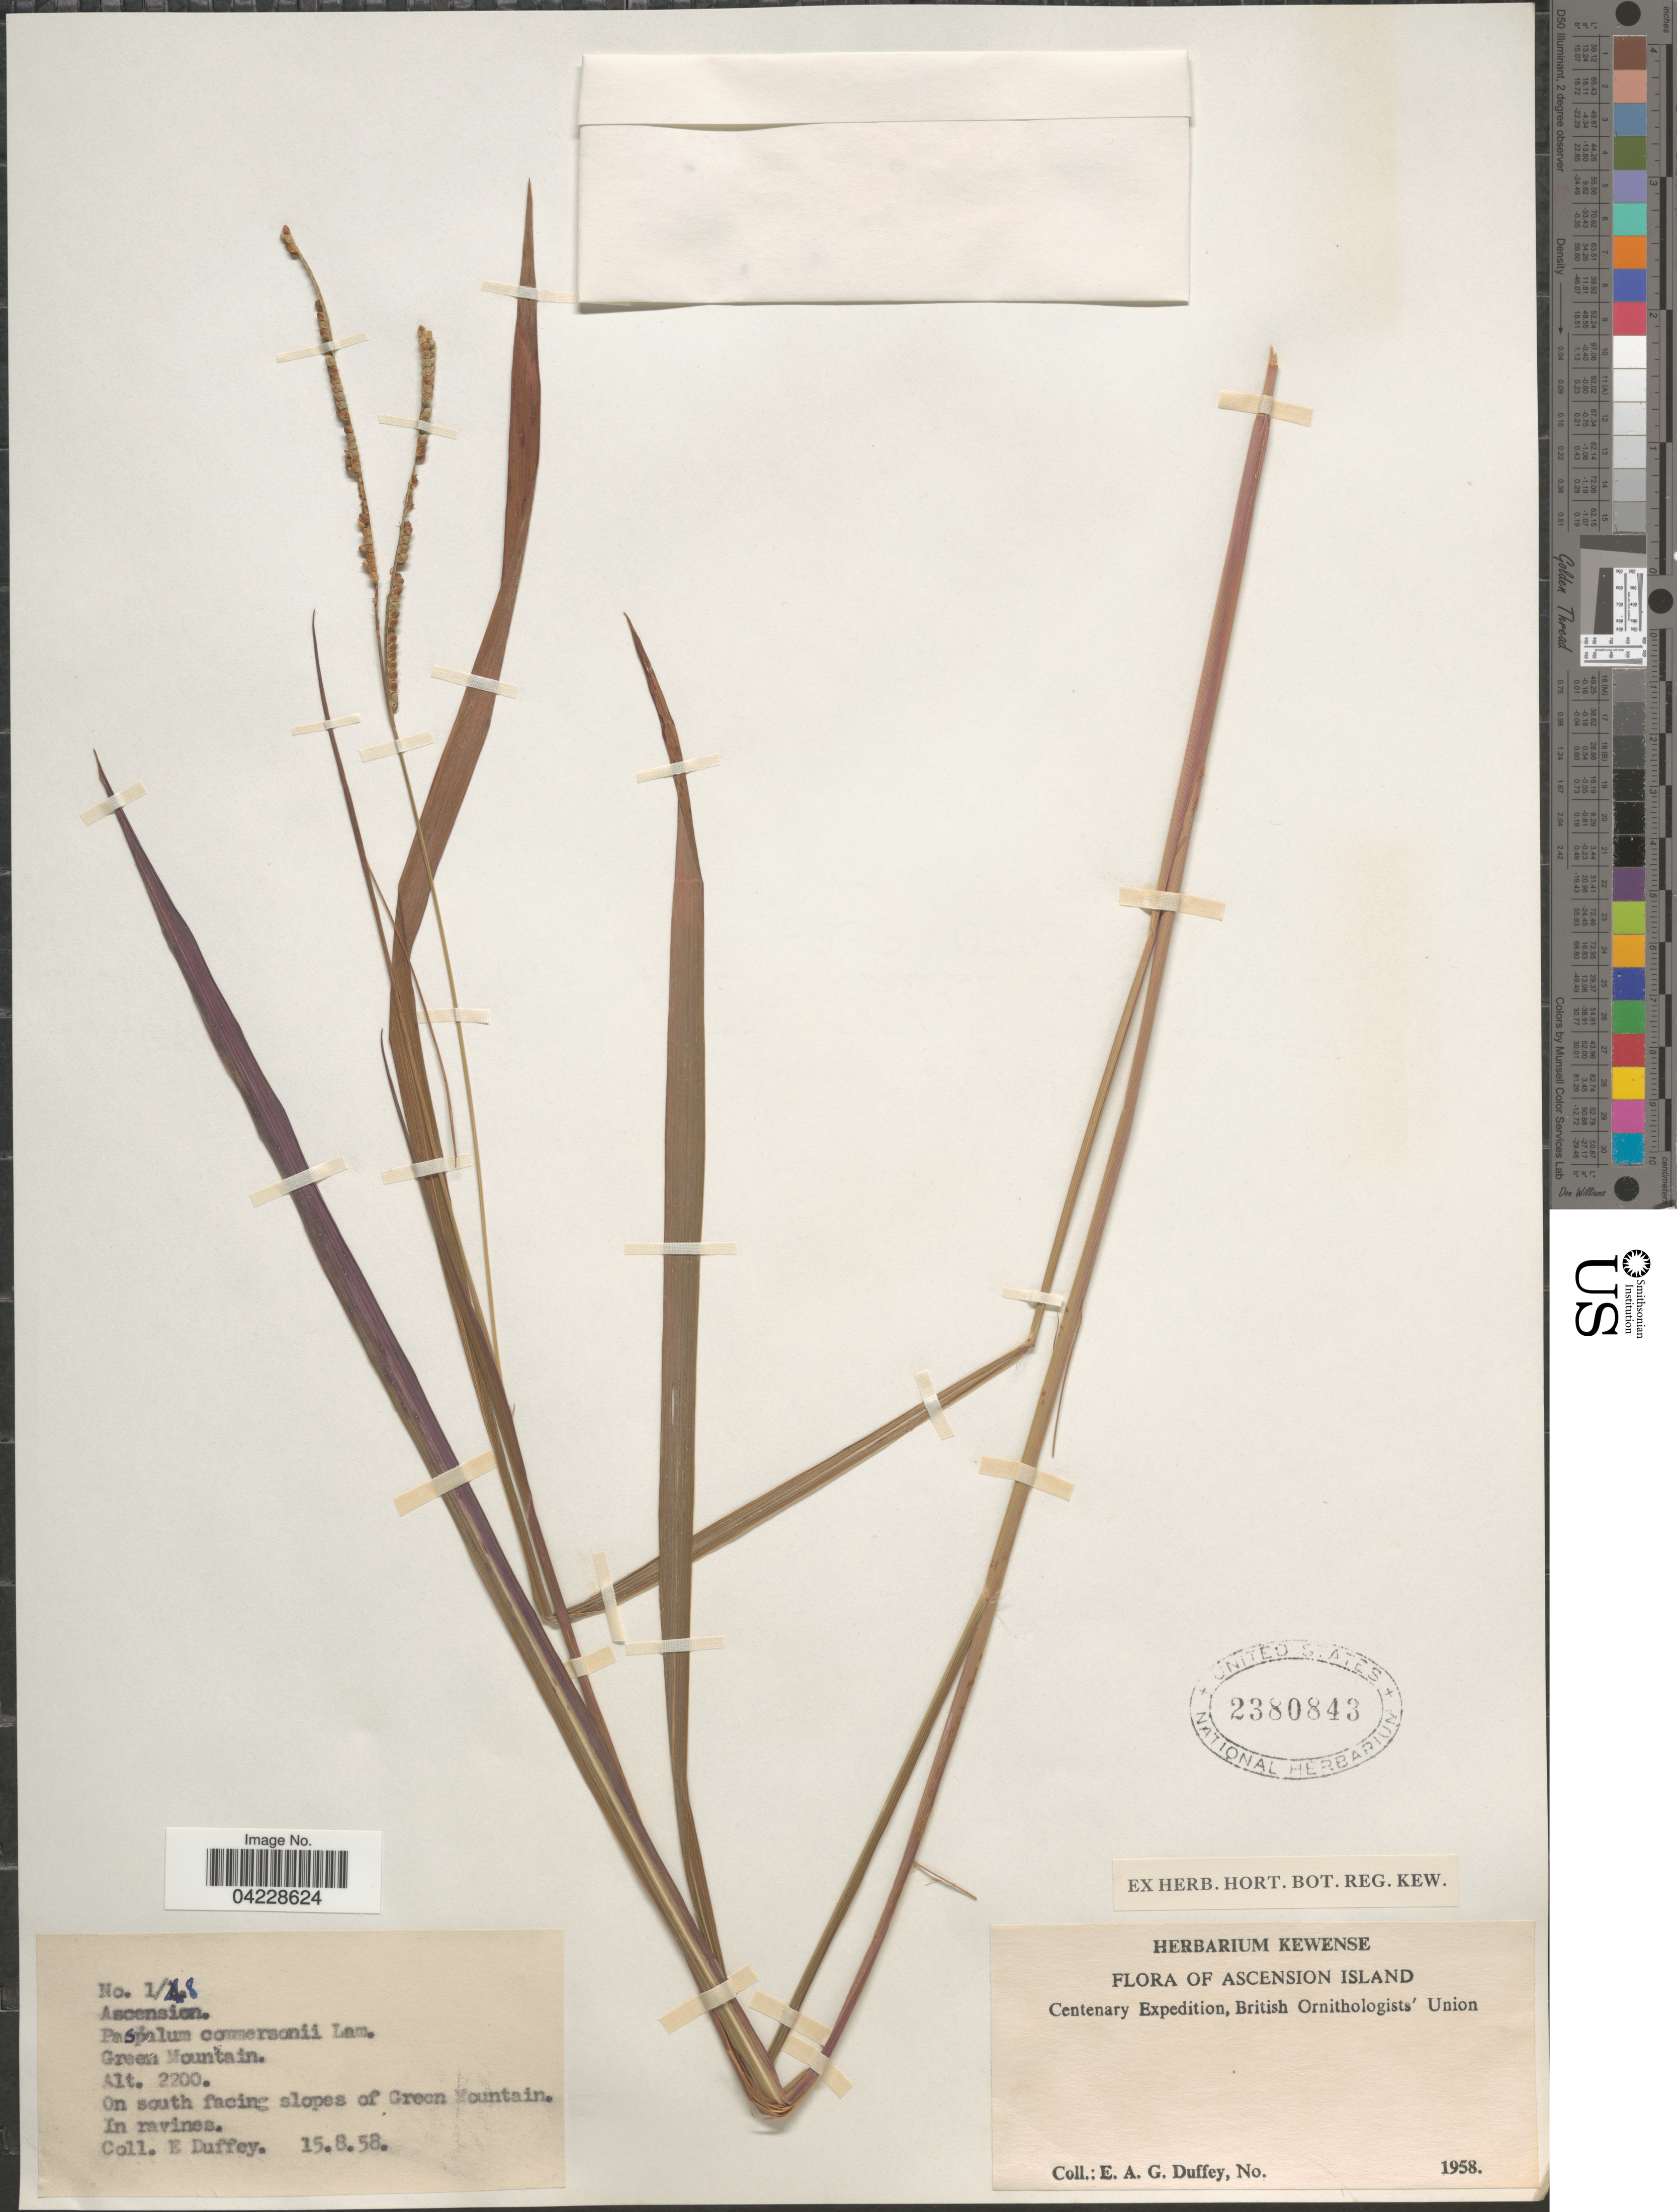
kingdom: Plantae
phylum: Tracheophyta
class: Liliopsida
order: Poales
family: Poaceae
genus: Paspalum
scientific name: Paspalum scrobiculatum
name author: L.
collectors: E. Duffey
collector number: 1/48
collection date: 1958-08-15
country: St. Helena Islands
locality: Ascension. Green Mountain. On south facing slopes of Green Mountain. In ravines. Ascension Island. Centenary Expedition, British Ornithologista' Union.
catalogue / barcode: US 2380843